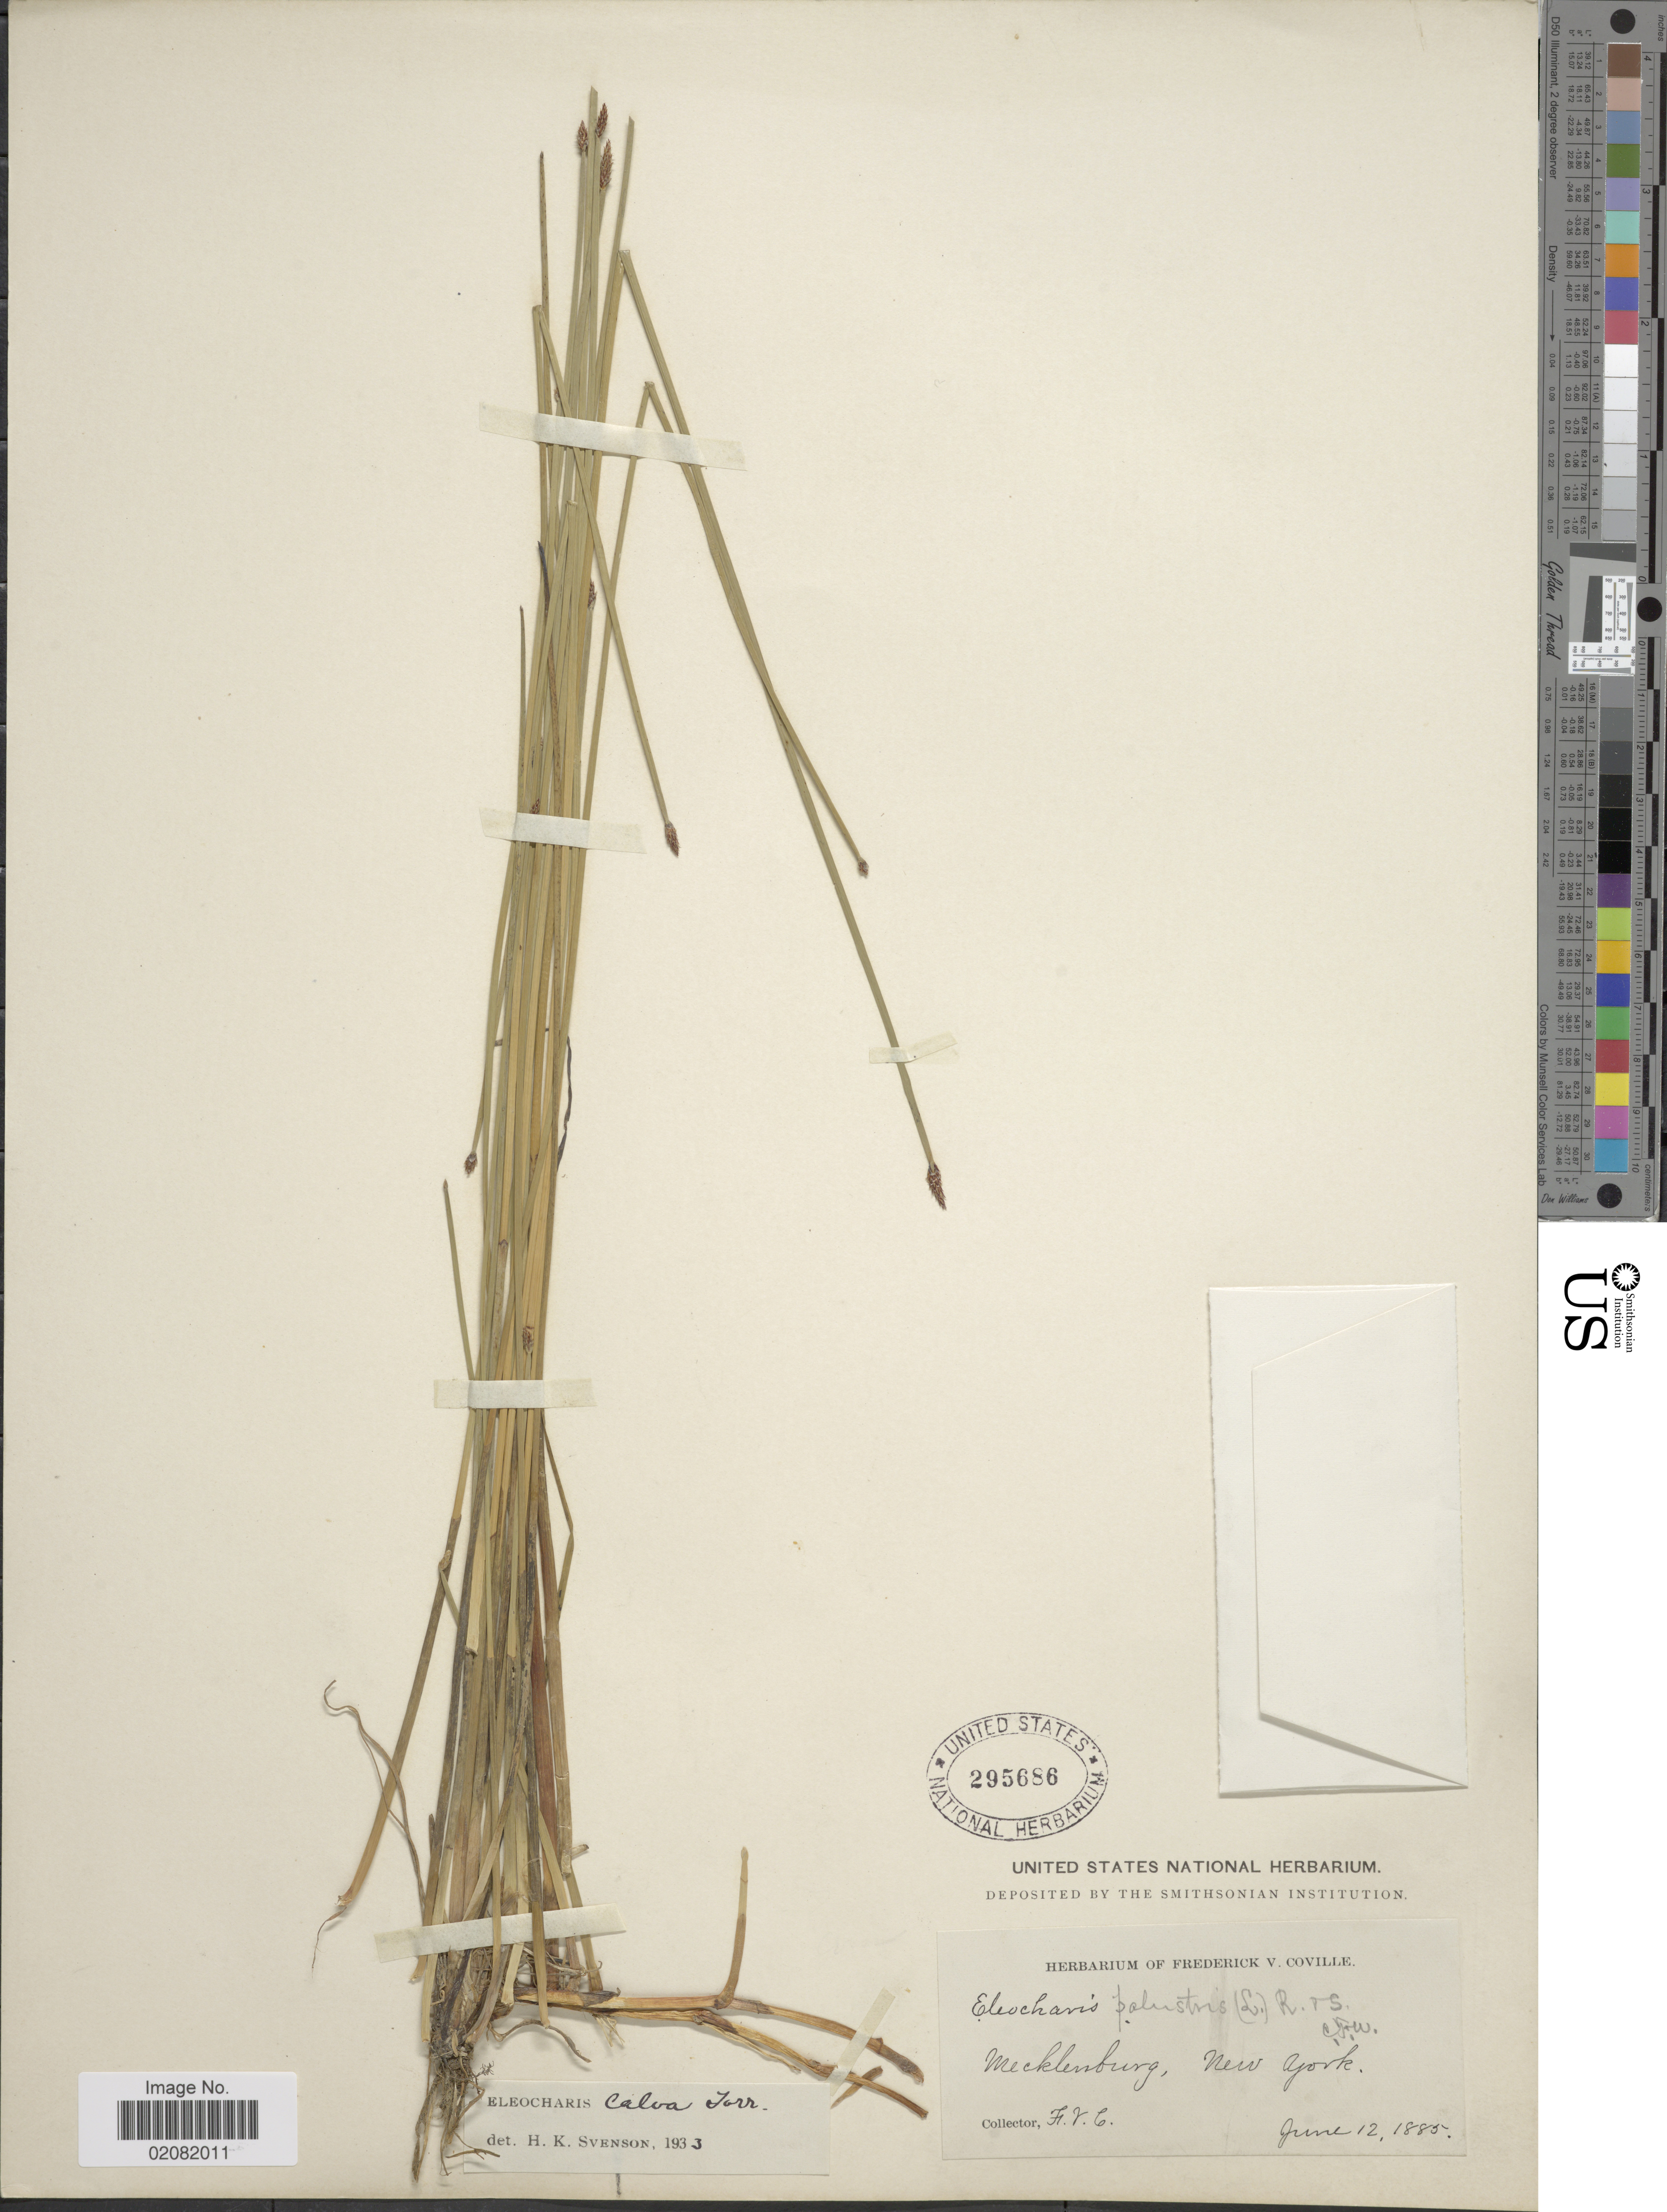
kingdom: Plantae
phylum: Tracheophyta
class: Liliopsida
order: Poales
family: Cyperaceae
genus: Eleocharis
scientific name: Eleocharis erythropoda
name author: Steud.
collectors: F. V. Coville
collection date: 1885-06-12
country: United States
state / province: New York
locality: Mecklenburg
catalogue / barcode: US 295686